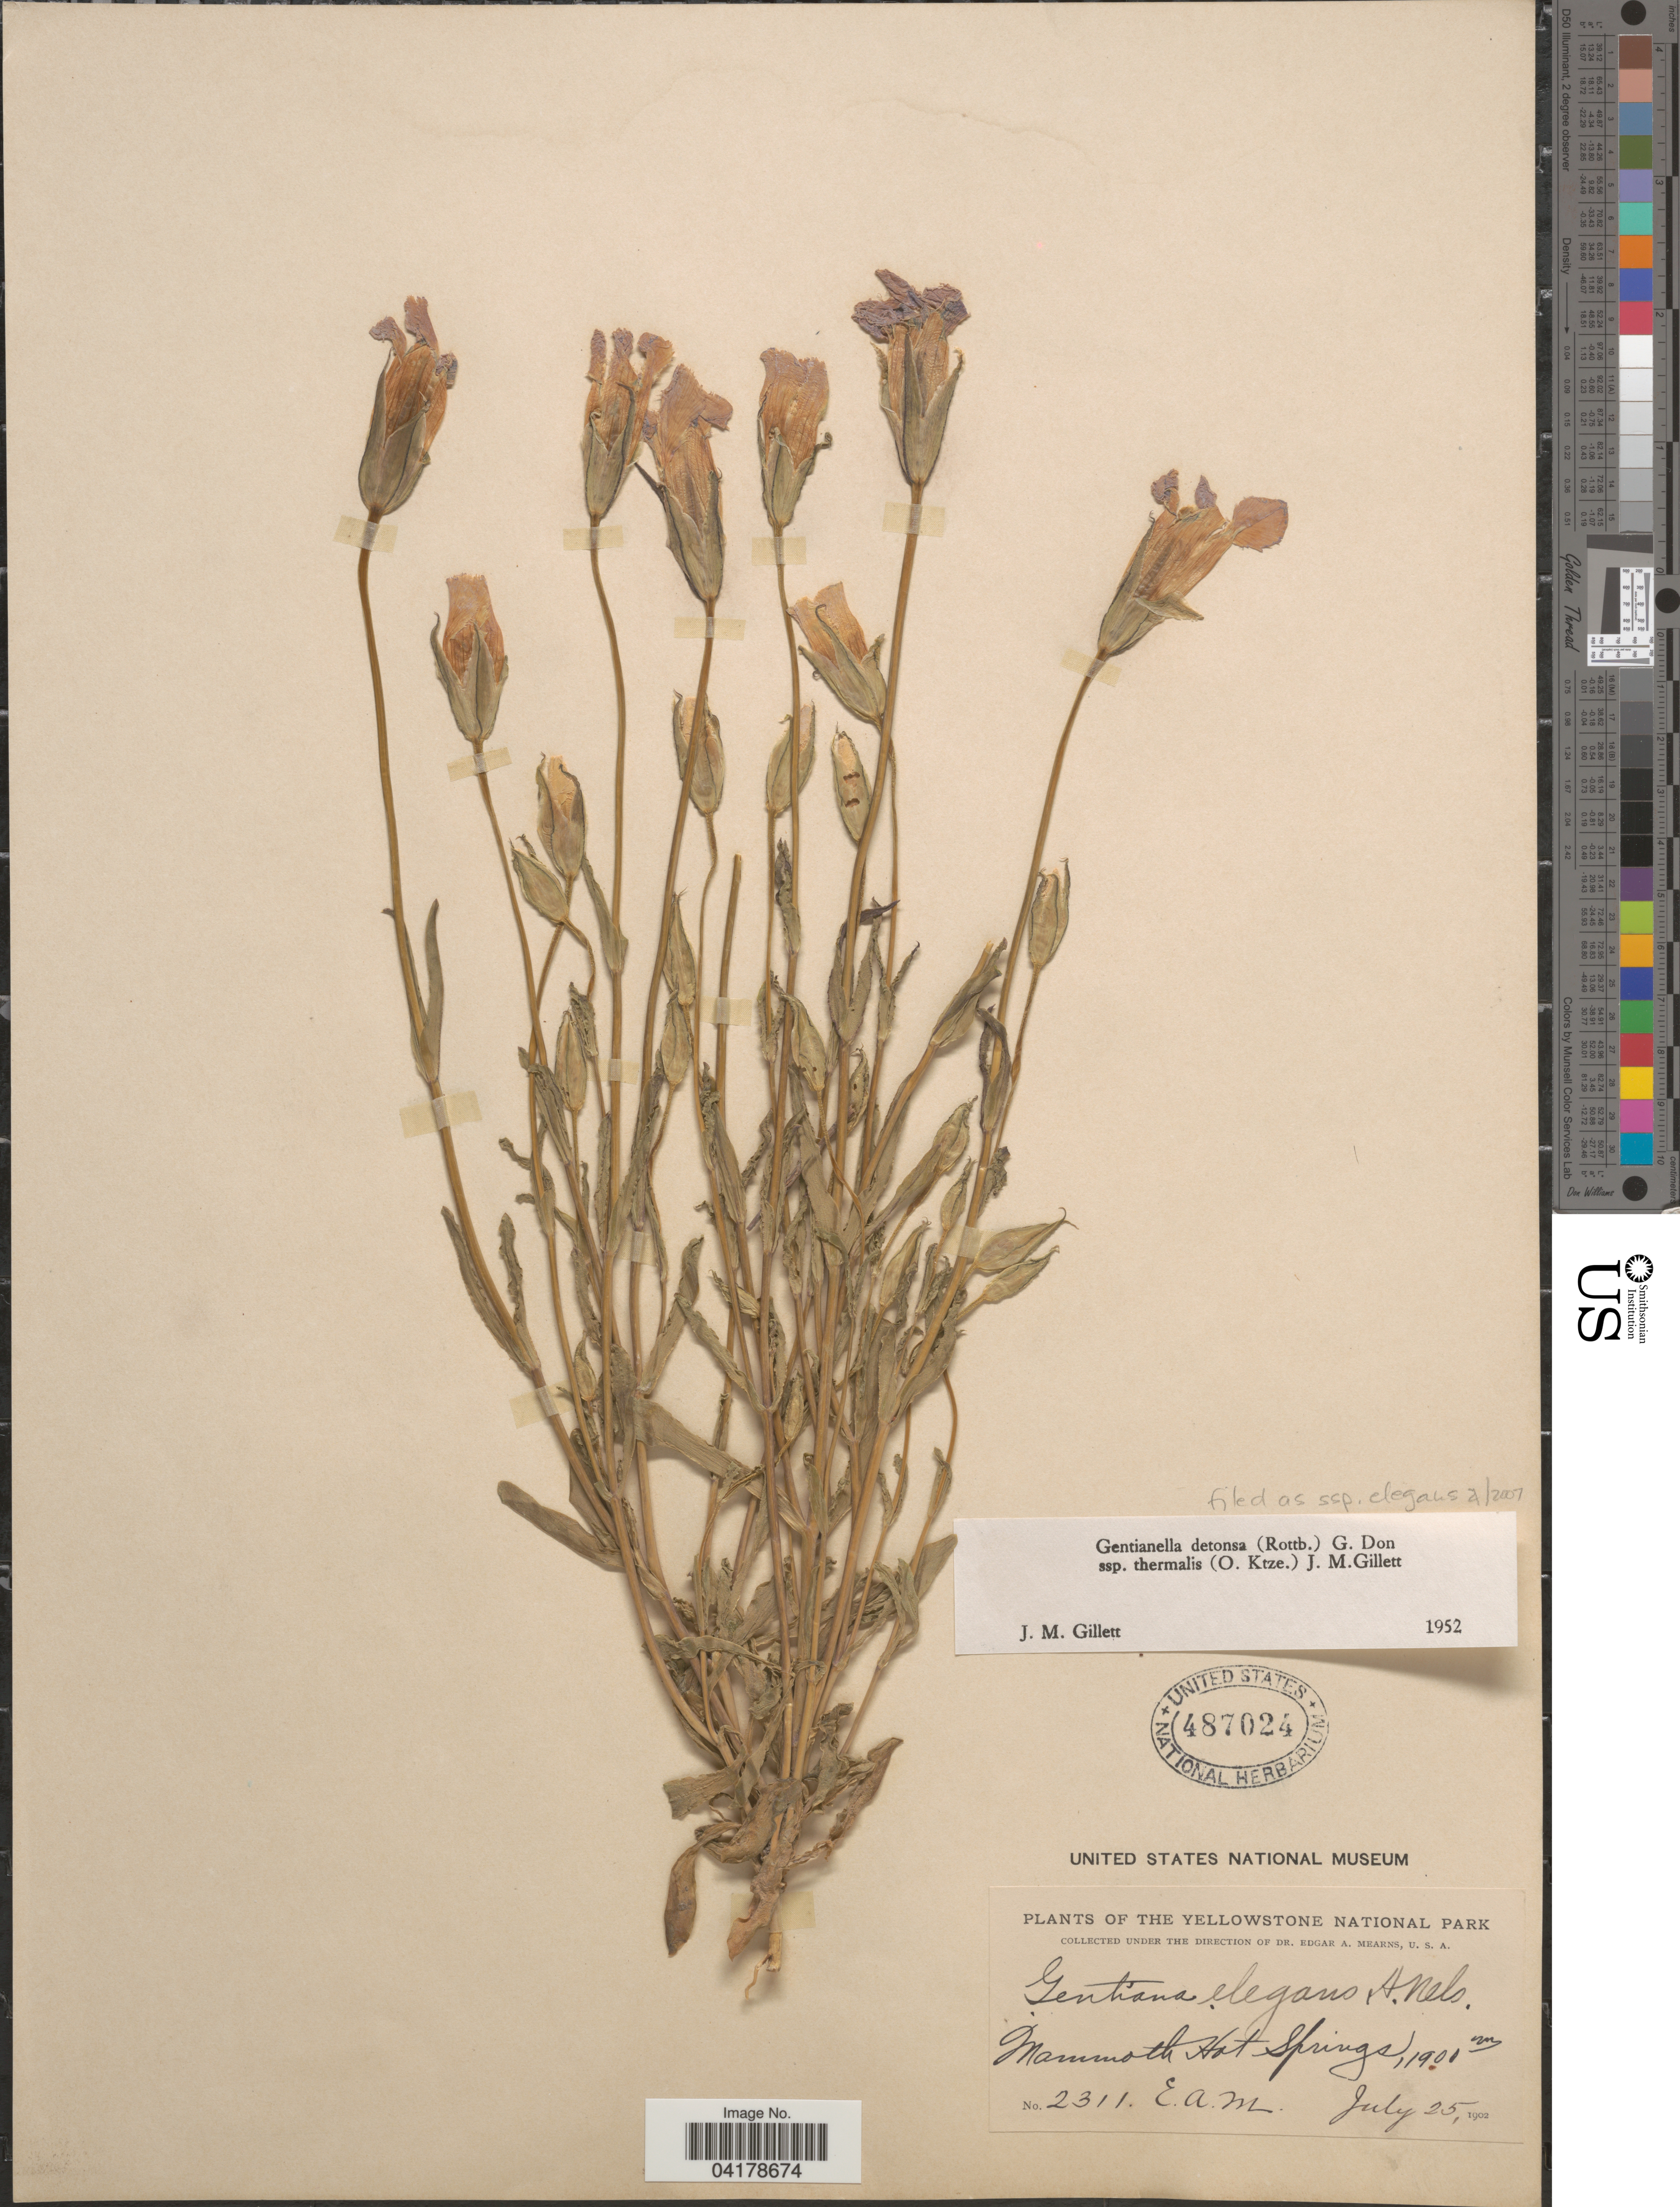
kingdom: Plantae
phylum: Tracheophyta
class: Magnoliopsida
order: Gentianales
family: Gentianaceae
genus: Gentianella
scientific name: Gentianella detonsa subsp. thermalis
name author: (Kuntze) J.M. Gillett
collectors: E. A. Mearns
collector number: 2311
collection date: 1902-07-25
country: United States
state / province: Wyoming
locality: The Yellowstone National Park. Mammoth Hot Springs.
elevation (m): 1900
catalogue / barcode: US 487024